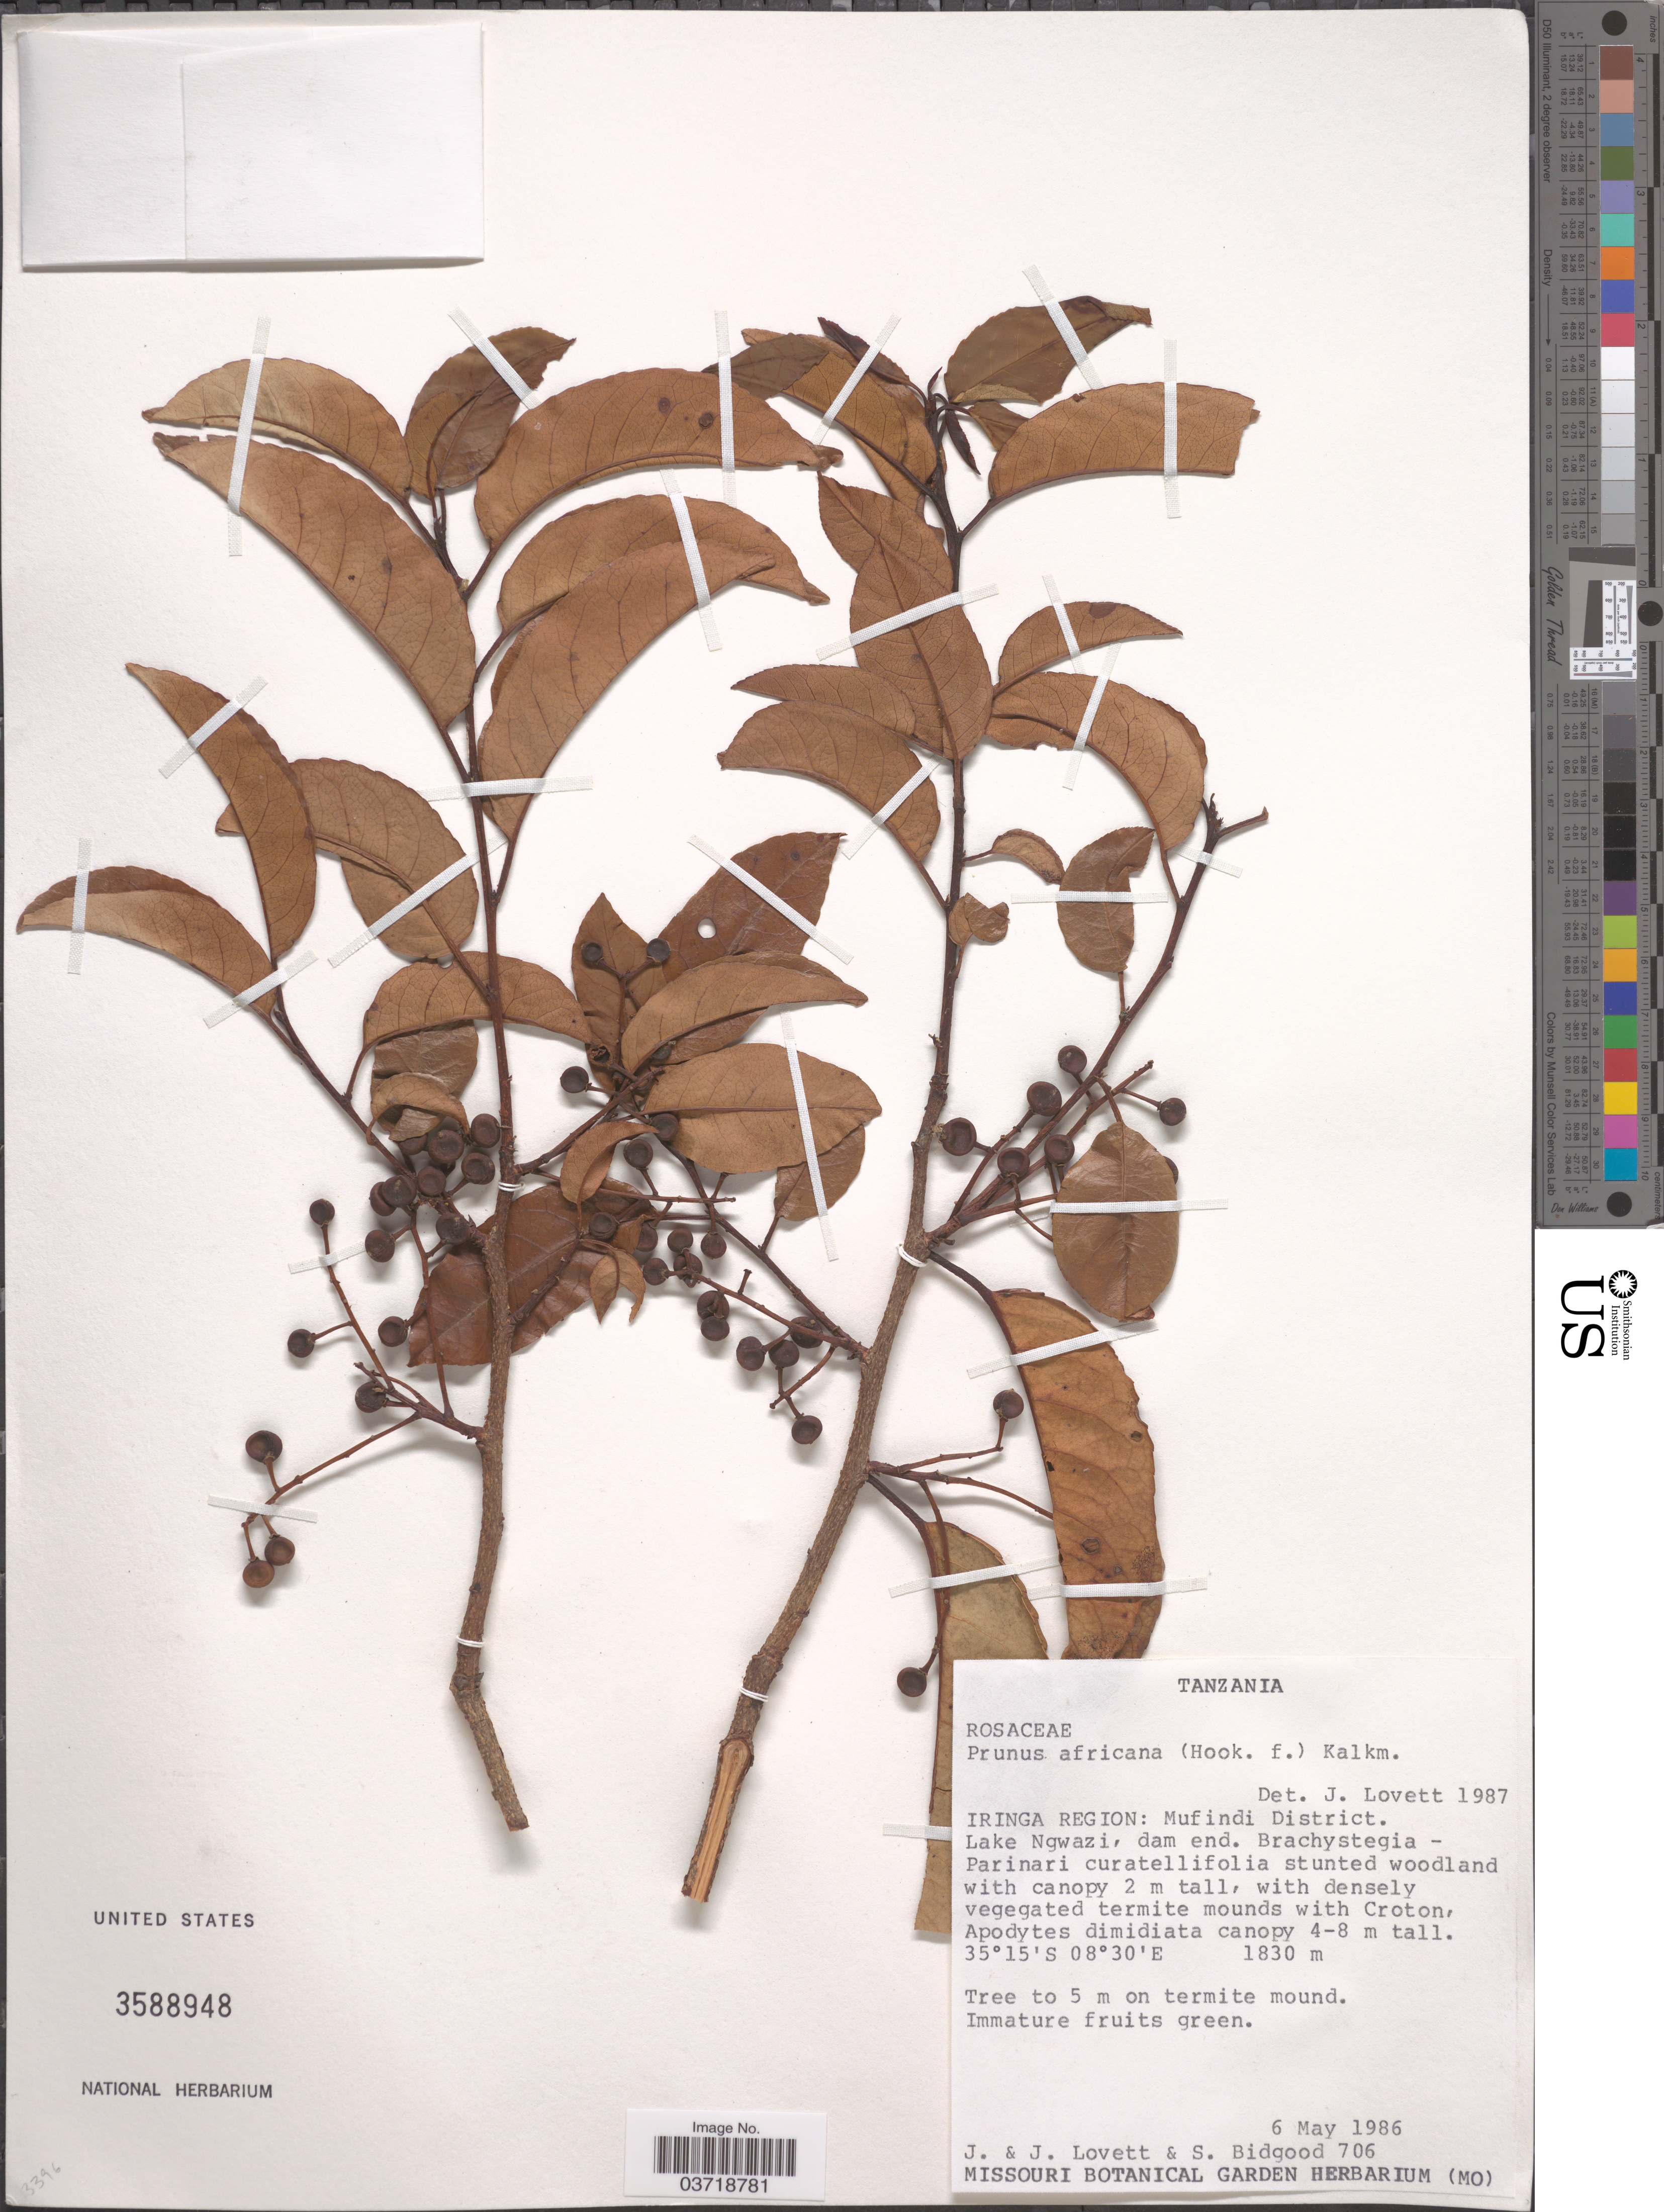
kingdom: Plantae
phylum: Tracheophyta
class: Magnoliopsida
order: Rosales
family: Rosaceae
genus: Prunus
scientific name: Prunus africana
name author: (Hook. f.) Kalkman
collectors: J. Lovett, J. Lovett & S. Bidgood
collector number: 706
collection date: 1986-05-06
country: Tanzania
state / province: Iringa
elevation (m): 1830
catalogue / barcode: US 3588948